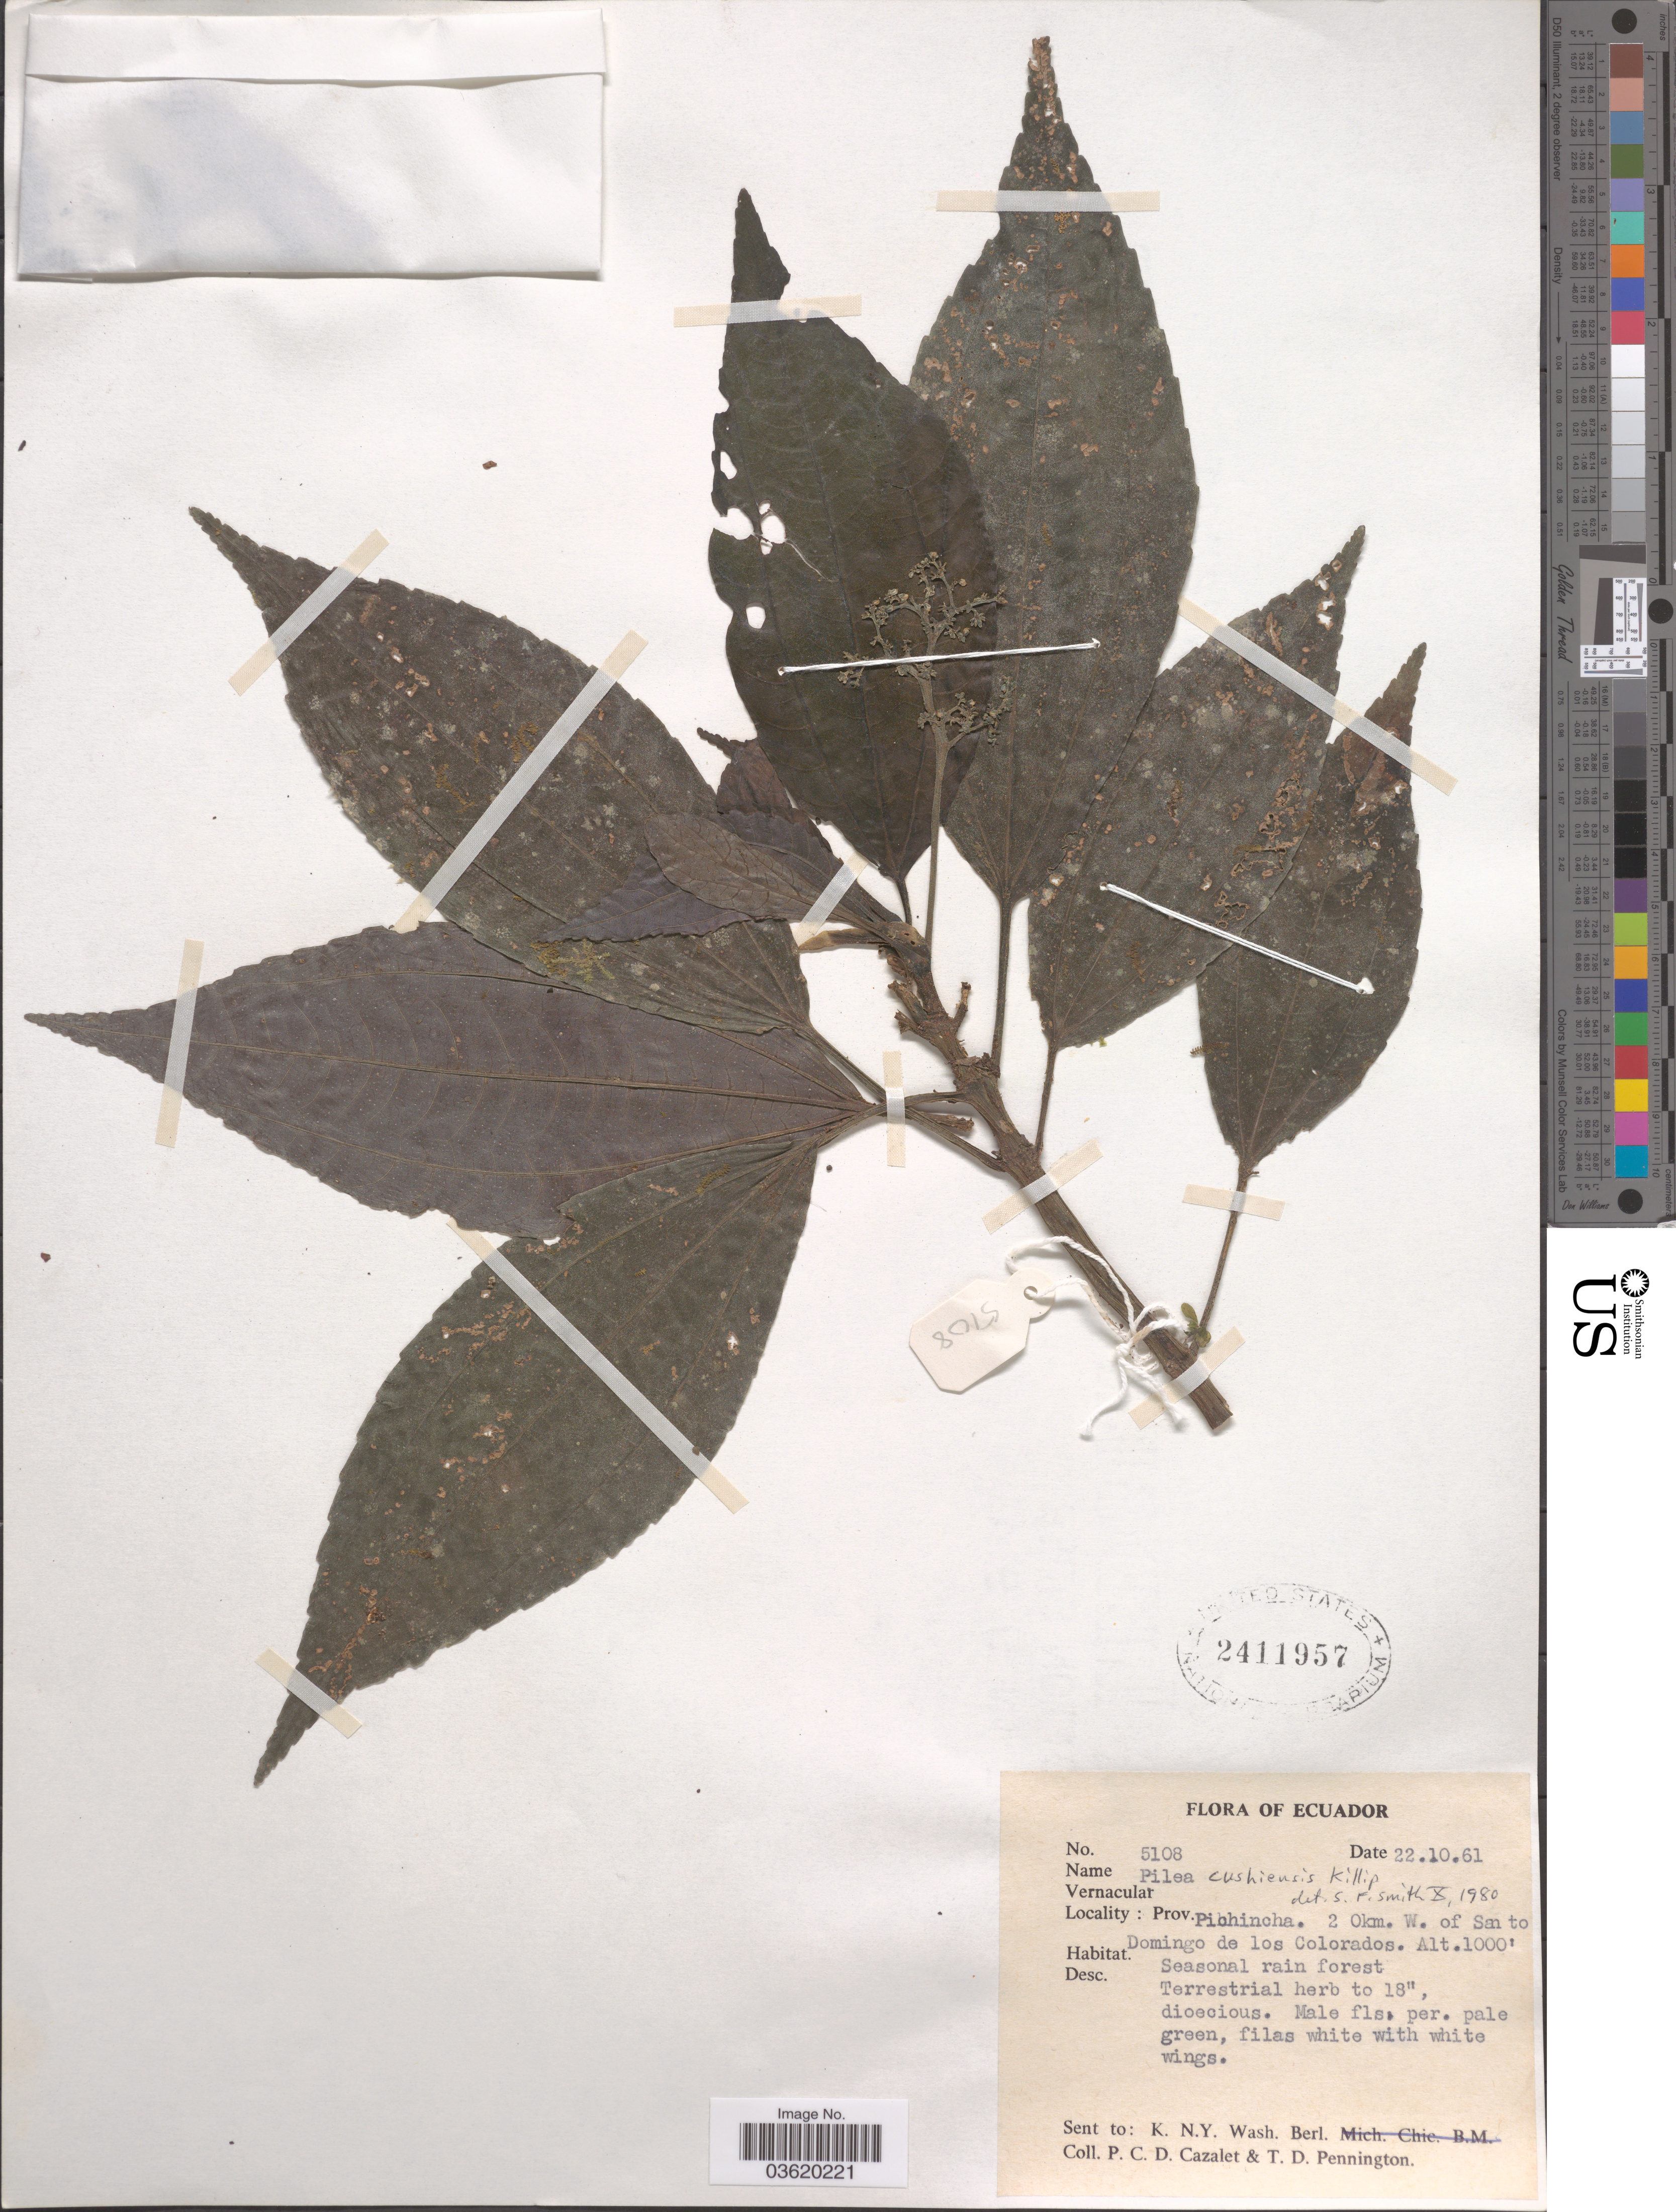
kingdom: Plantae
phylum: Tracheophyta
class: Magnoliopsida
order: Rosales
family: Urticaceae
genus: Pilea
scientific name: Pilea cushiensis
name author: Killip in J.F. Macbr.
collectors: P. C. D. Cazalet & T. D. Pennington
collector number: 5108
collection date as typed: Transcribed d/m/y: 22/10/61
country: Ecuador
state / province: Pichincha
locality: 20km. W. of San to Domingo de los Colorados.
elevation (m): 305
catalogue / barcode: US 2411957